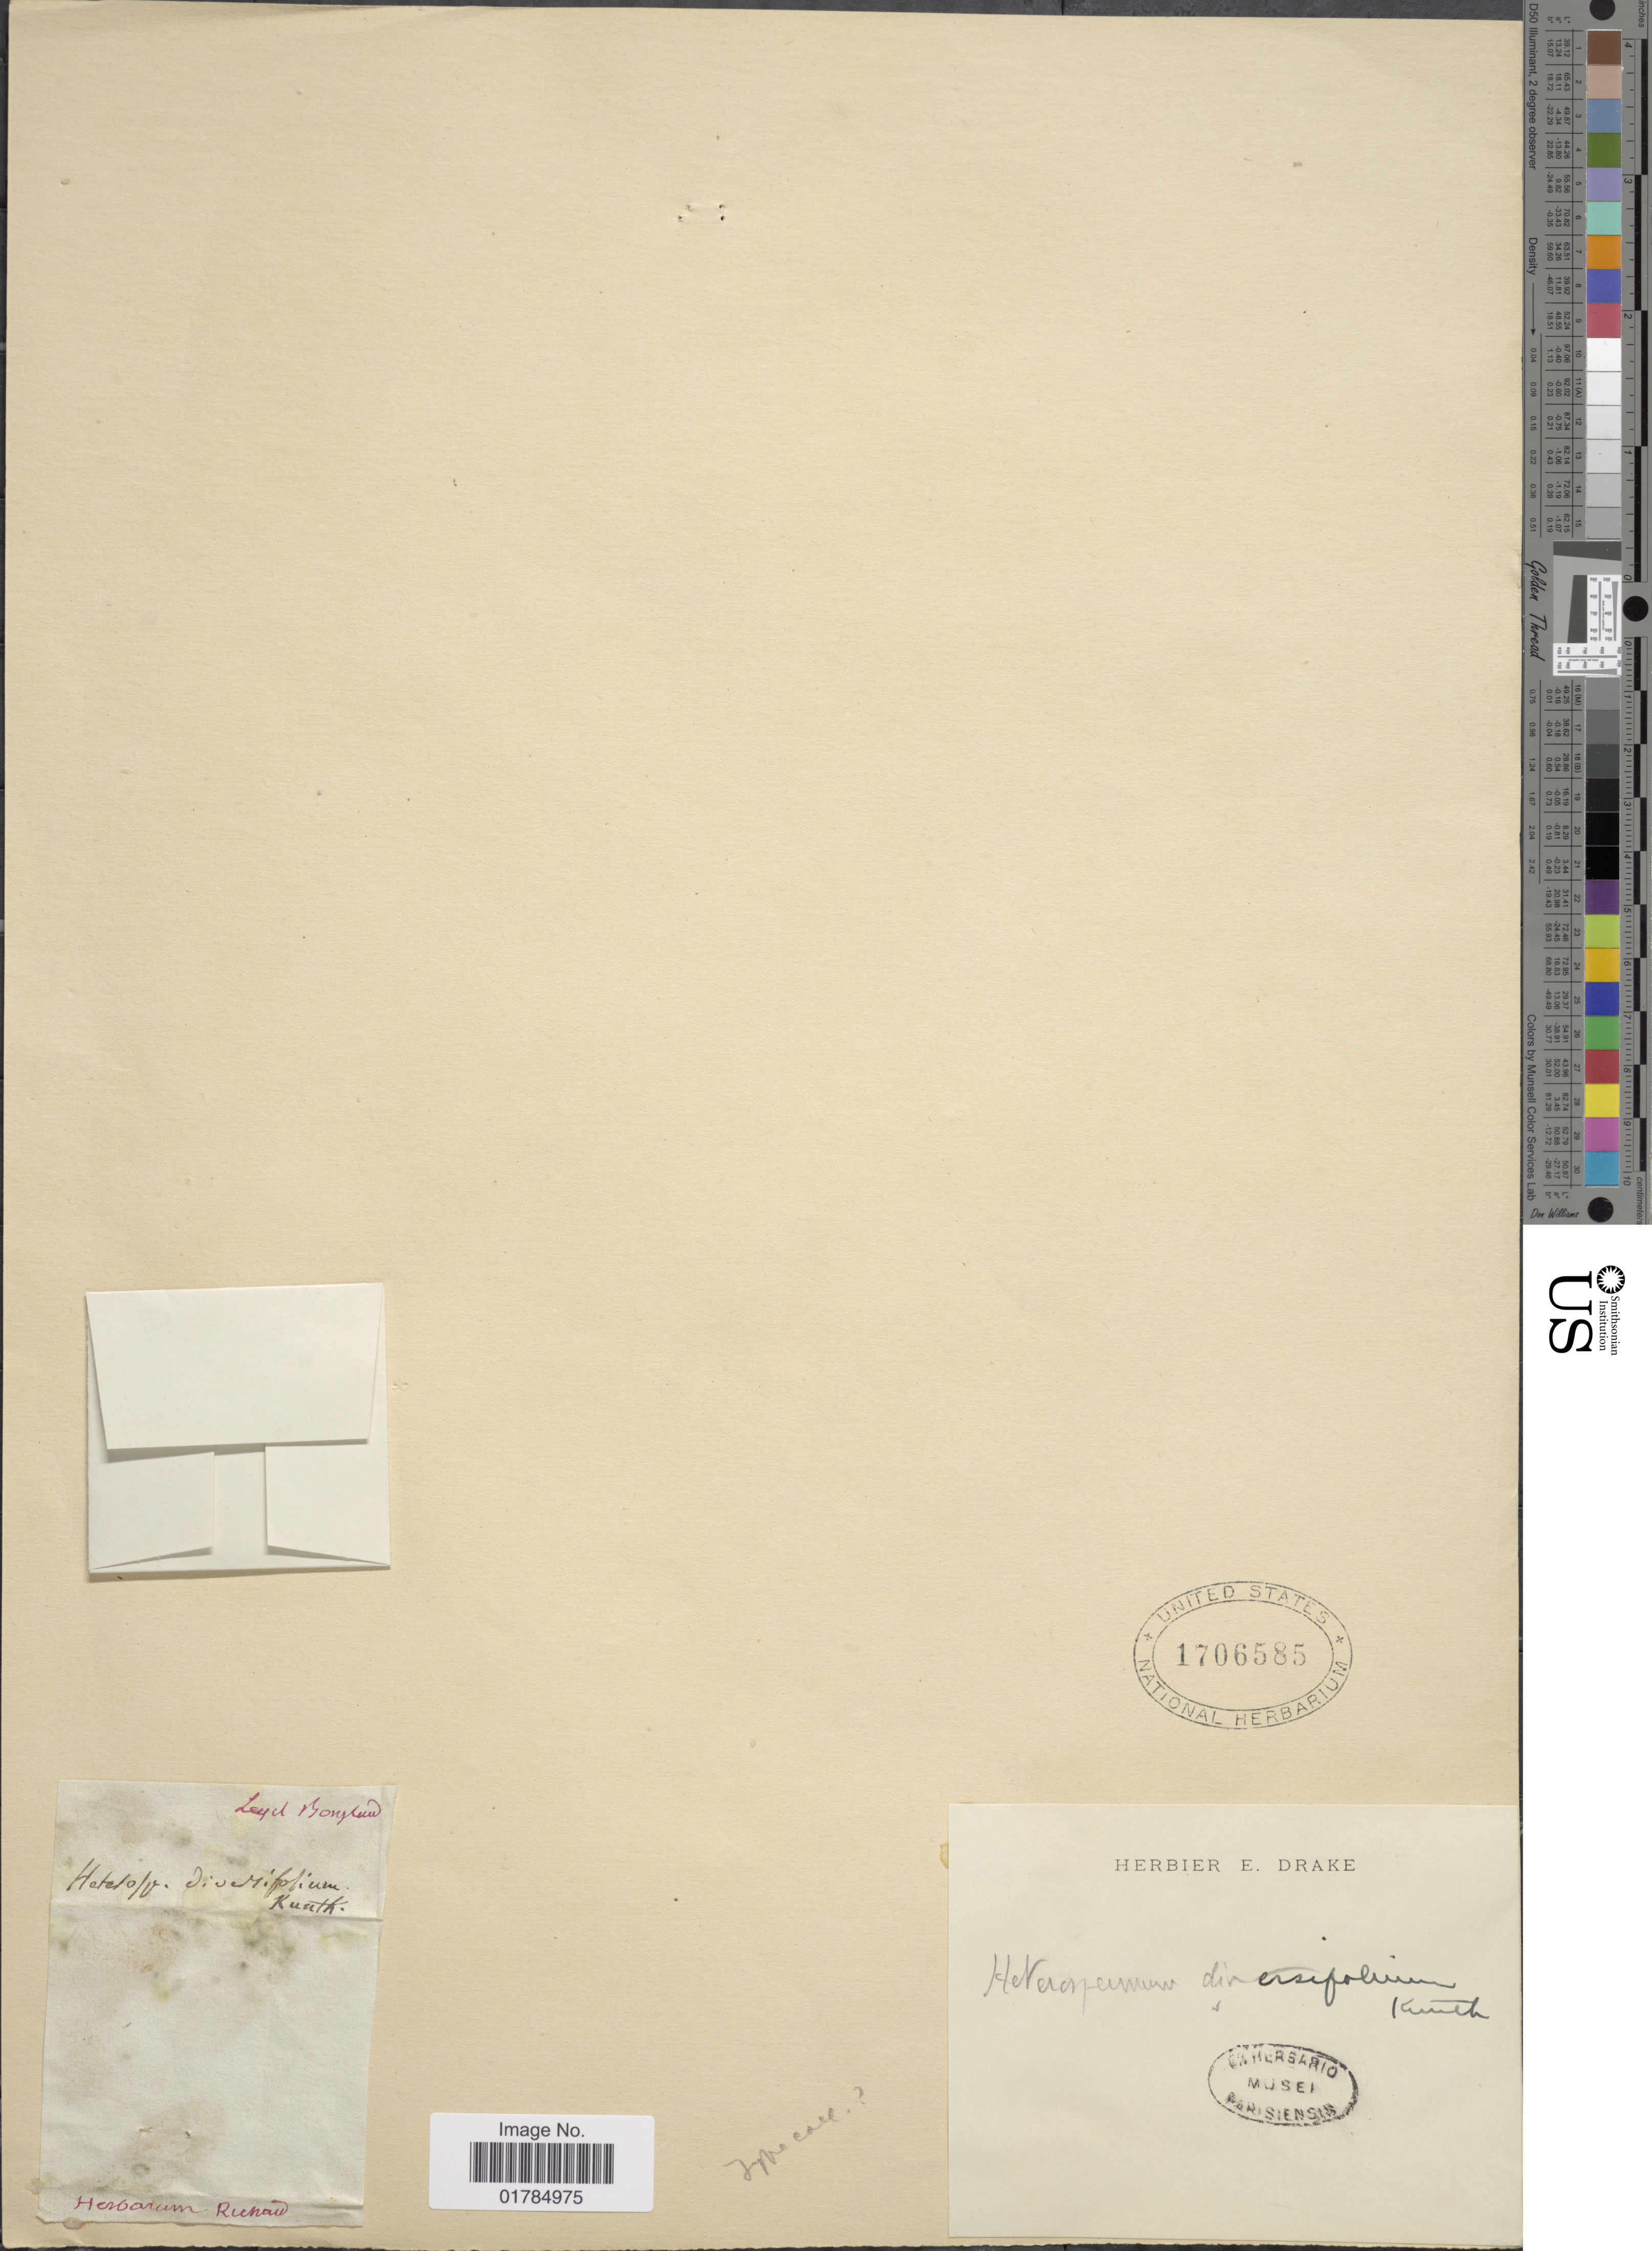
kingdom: Plantae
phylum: Tracheophyta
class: Magnoliopsida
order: Asterales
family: Asteraceae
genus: Heterosperma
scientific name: Heterosperma diversifolium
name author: Kunth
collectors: ex herb. E. Drake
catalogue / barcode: US 1706585